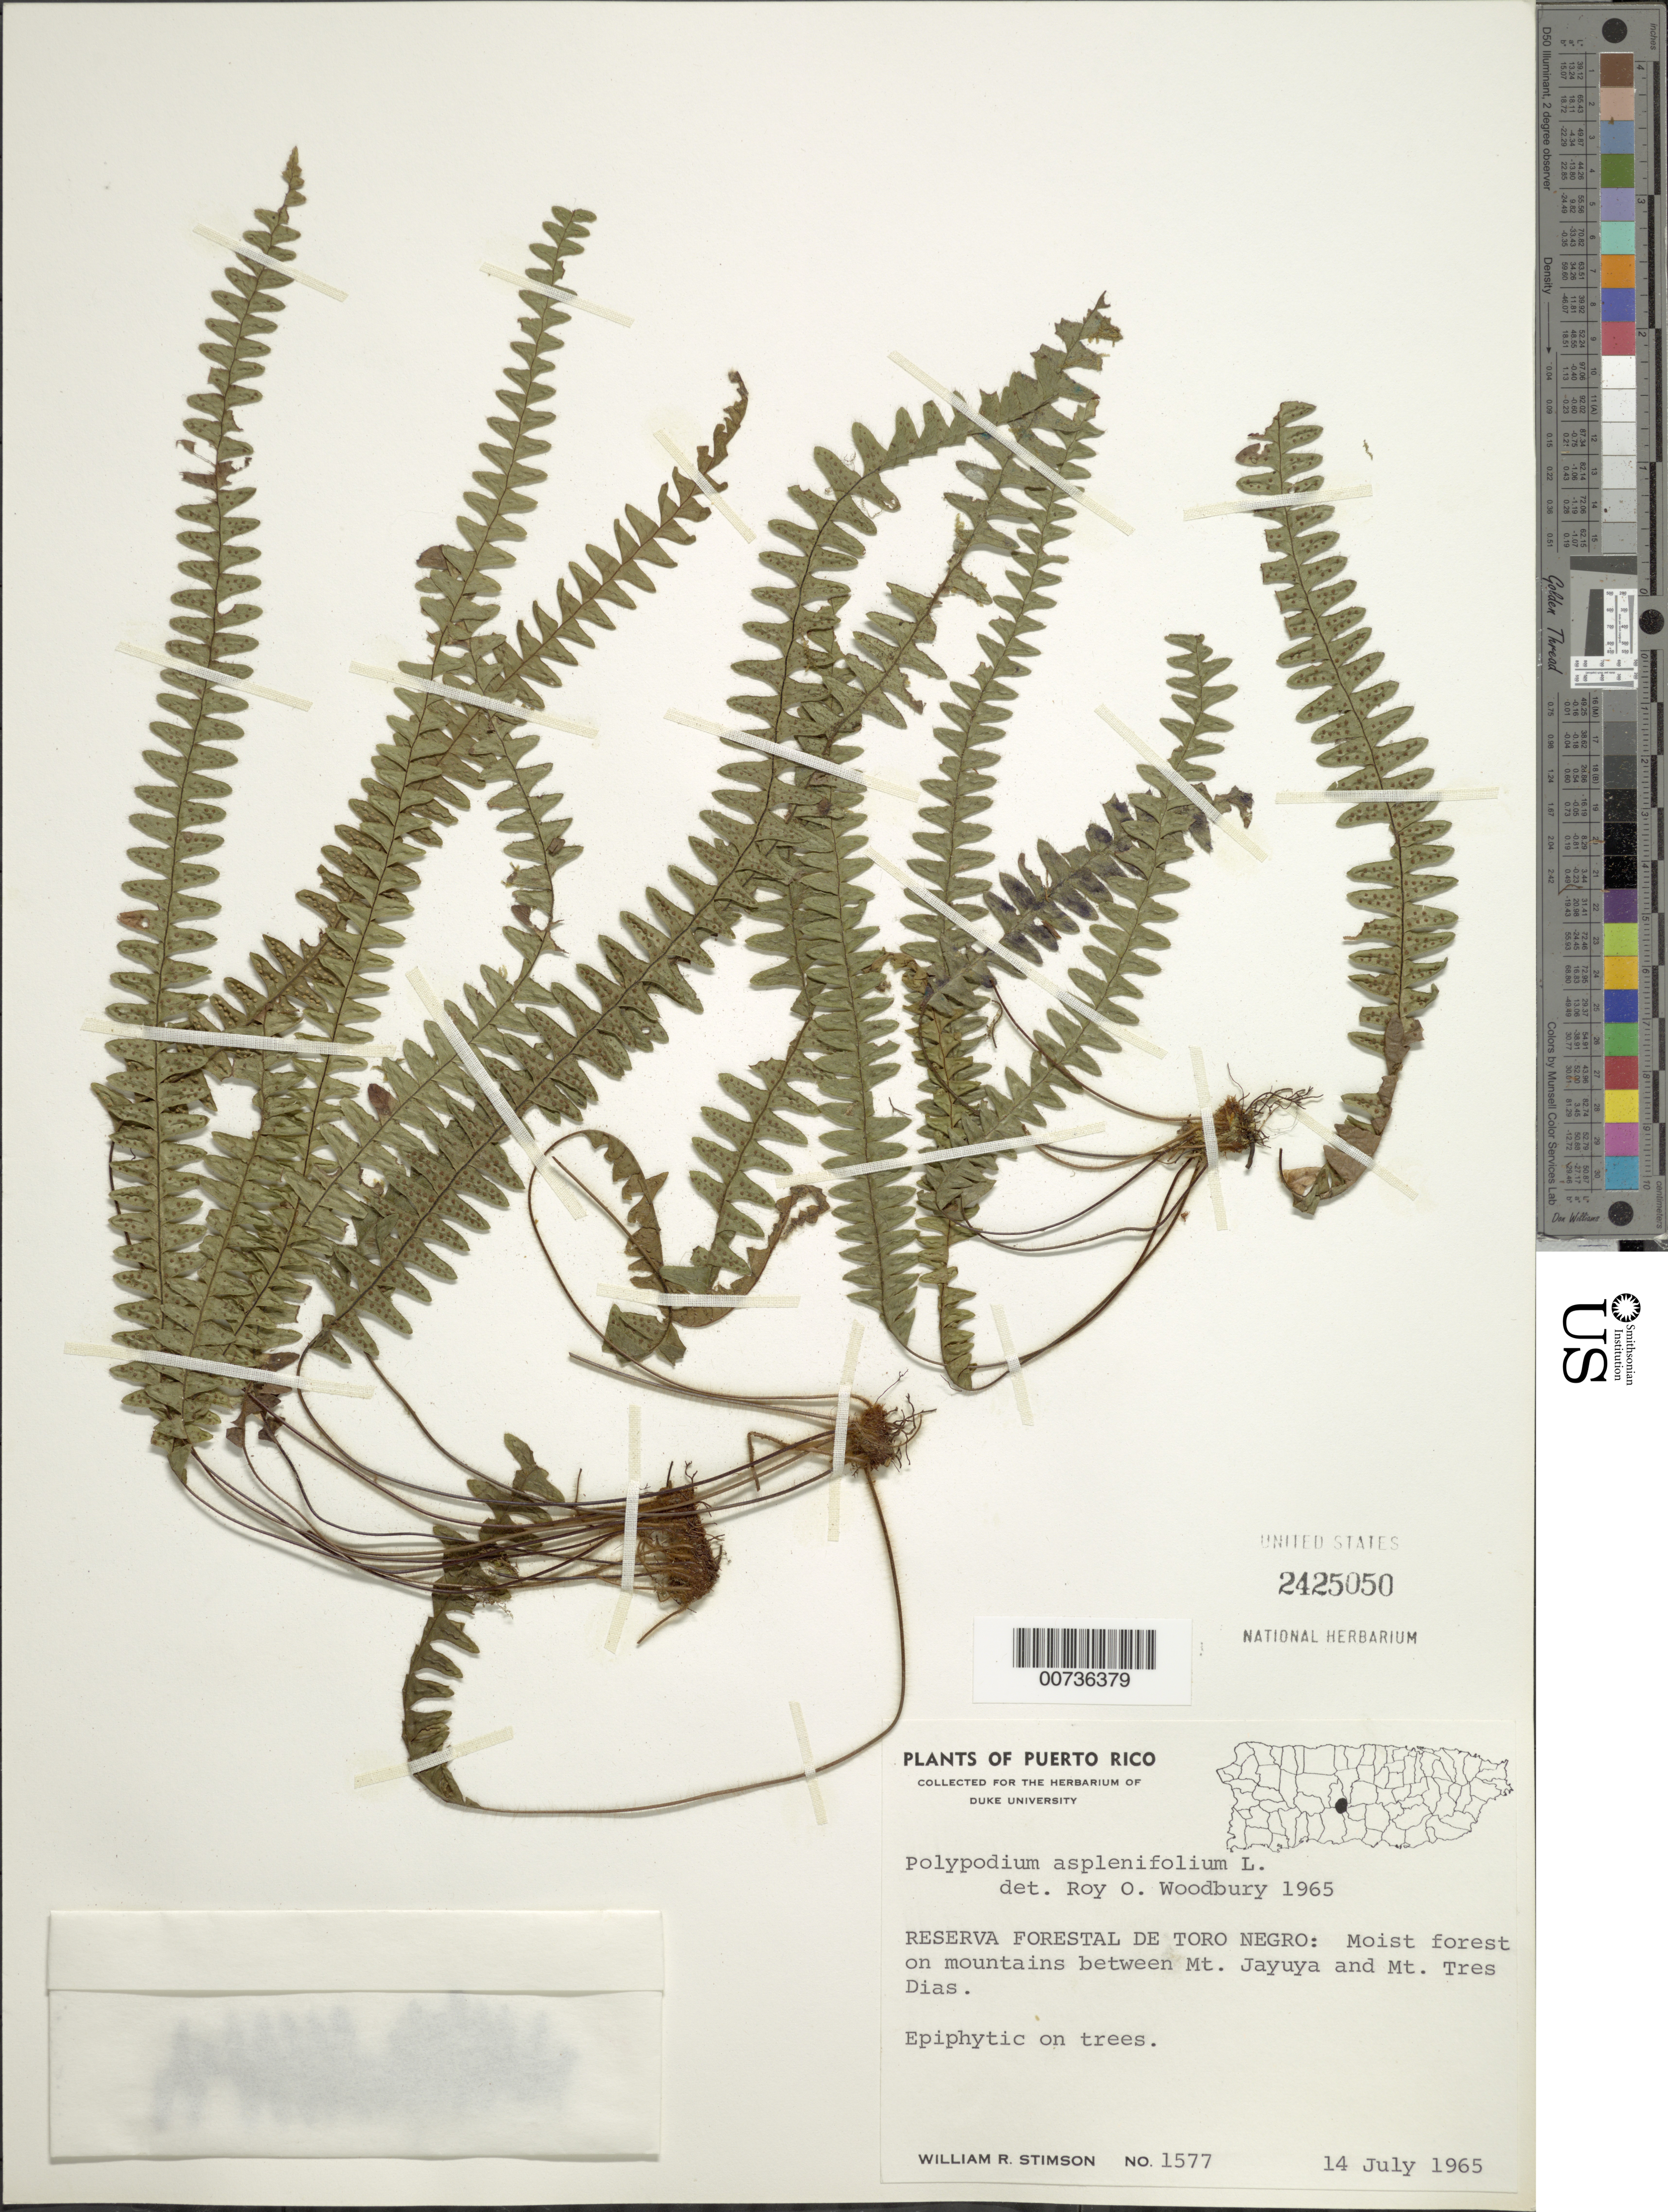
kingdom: Plantae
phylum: Tracheophyta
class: Polypodiopsida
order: Polypodiales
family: Polypodiaceae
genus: Terpsichore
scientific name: Terpsichore asplenifolia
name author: (L.) A.R. Sm.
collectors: W. R. Stimson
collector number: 1577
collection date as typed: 14 Jul 1965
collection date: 1965-07-14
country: Puerto Rico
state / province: Jayuya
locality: Reserva Forestal de Toro Negro: Moist forest on mountains between Mt. Jayuya and Mt. Tres Dias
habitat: Epiphytic on trees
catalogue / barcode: US 2425050